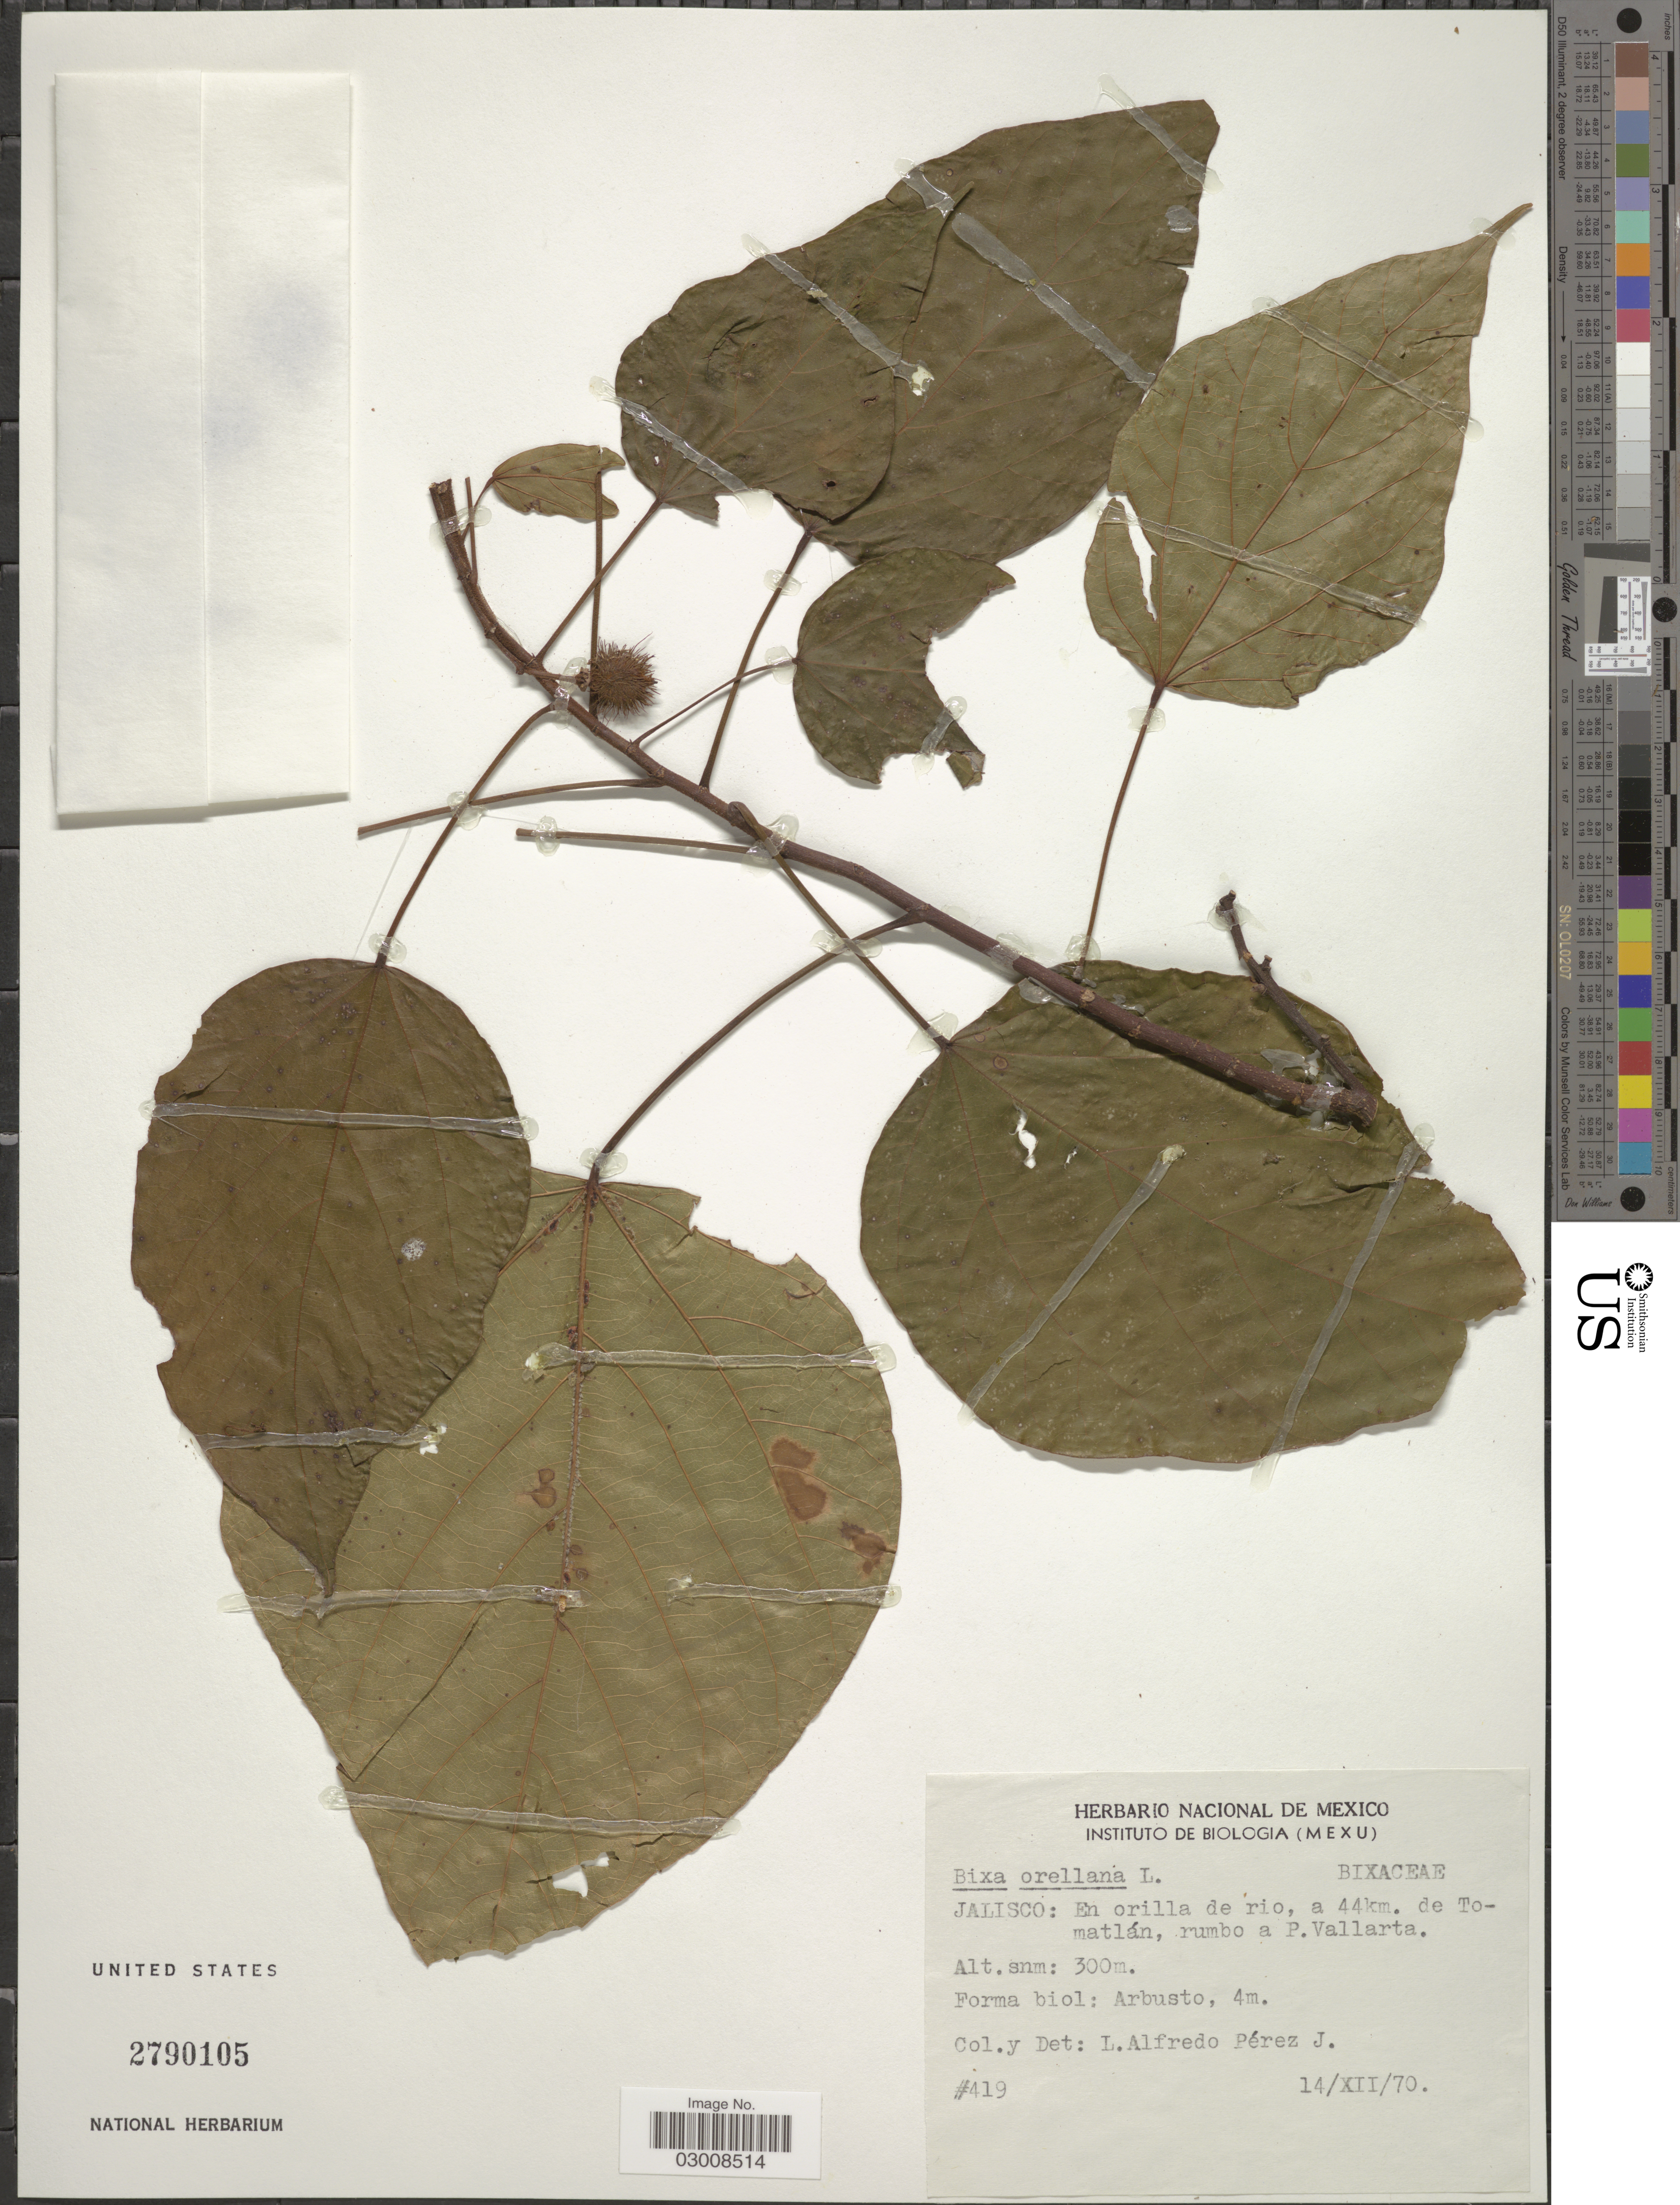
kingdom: Plantae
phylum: Tracheophyta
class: Magnoliopsida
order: Malvales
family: Bixaceae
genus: Bixa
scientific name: Bixa orellana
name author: L.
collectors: L. Perez Jimenez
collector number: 419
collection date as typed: Transcribed d/m/y: 14/12/70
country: Mexico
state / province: Jalisco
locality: En orilla de rio, a 44 km. de Tomatlán, rumbo a P. Vallarta.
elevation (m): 300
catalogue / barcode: US 2790105